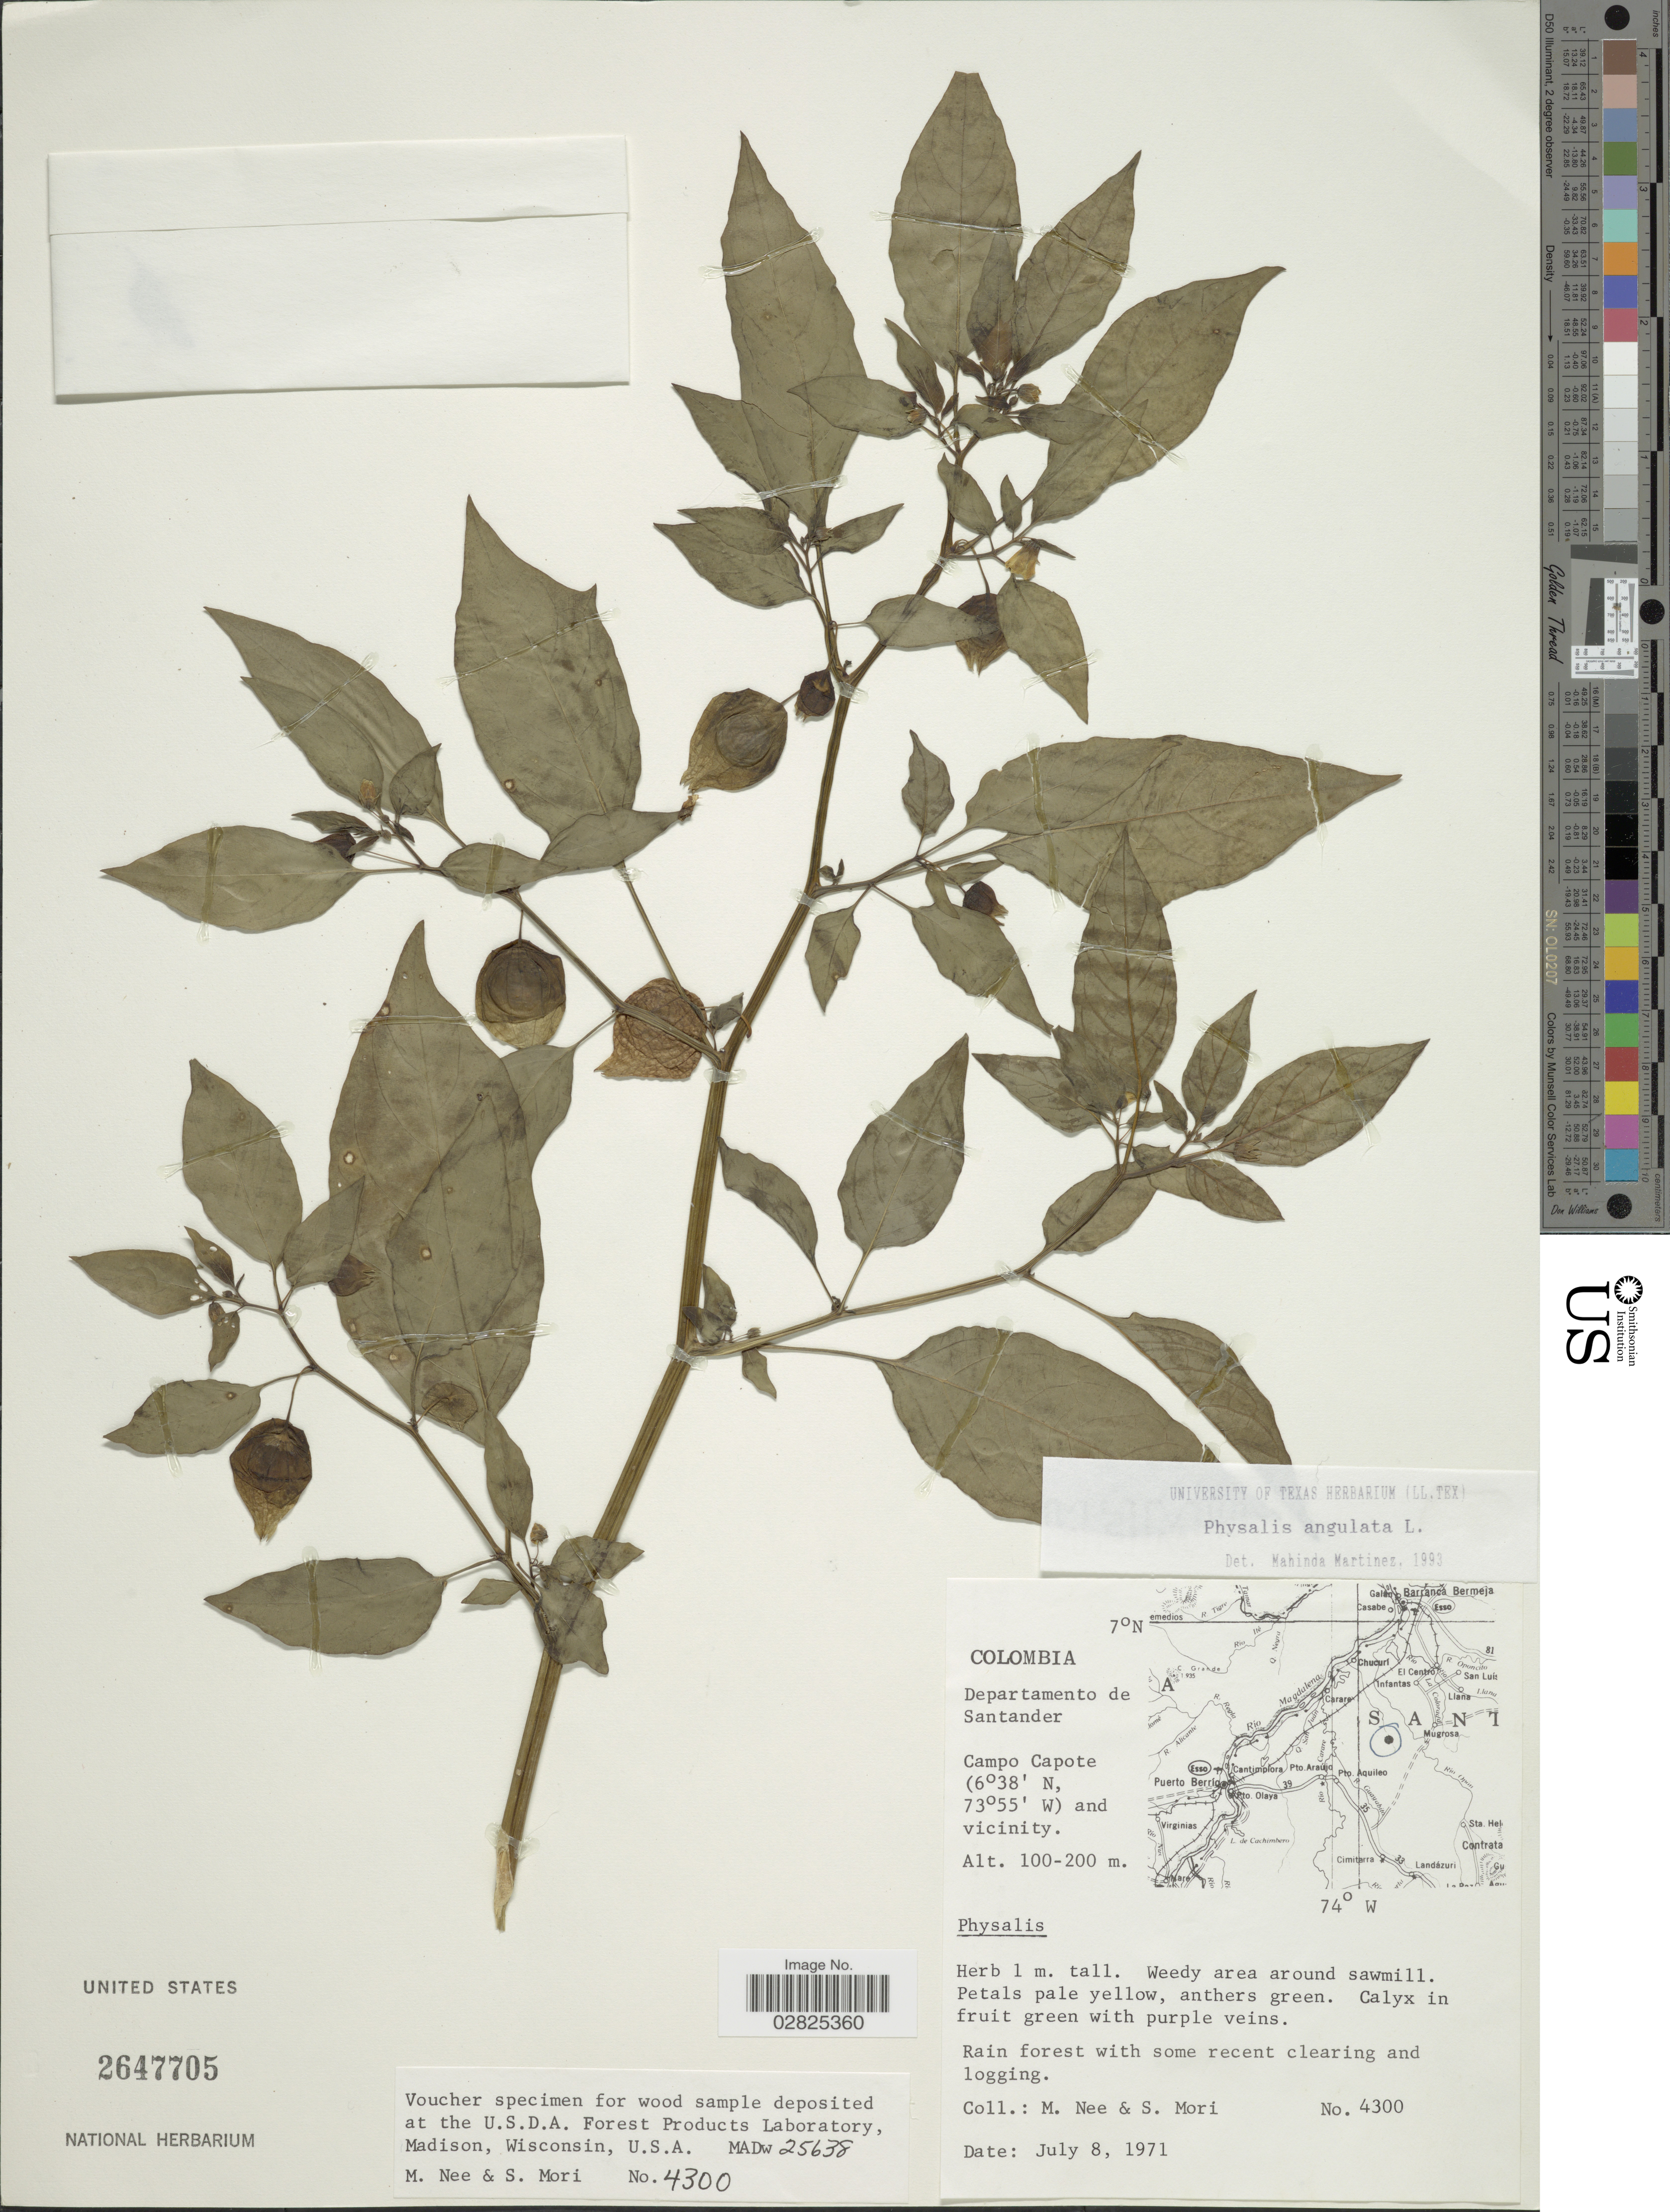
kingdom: Plantae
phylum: Tracheophyta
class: Magnoliopsida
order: Solanales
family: Solanaceae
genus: Physalis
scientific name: Physalis angulata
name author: L.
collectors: M. Nee & S. Mori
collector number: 4300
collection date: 1971-07-08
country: Colombia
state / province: Santander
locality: Departamento de Santander, Campo Capote and vicinity.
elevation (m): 100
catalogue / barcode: US 2647705